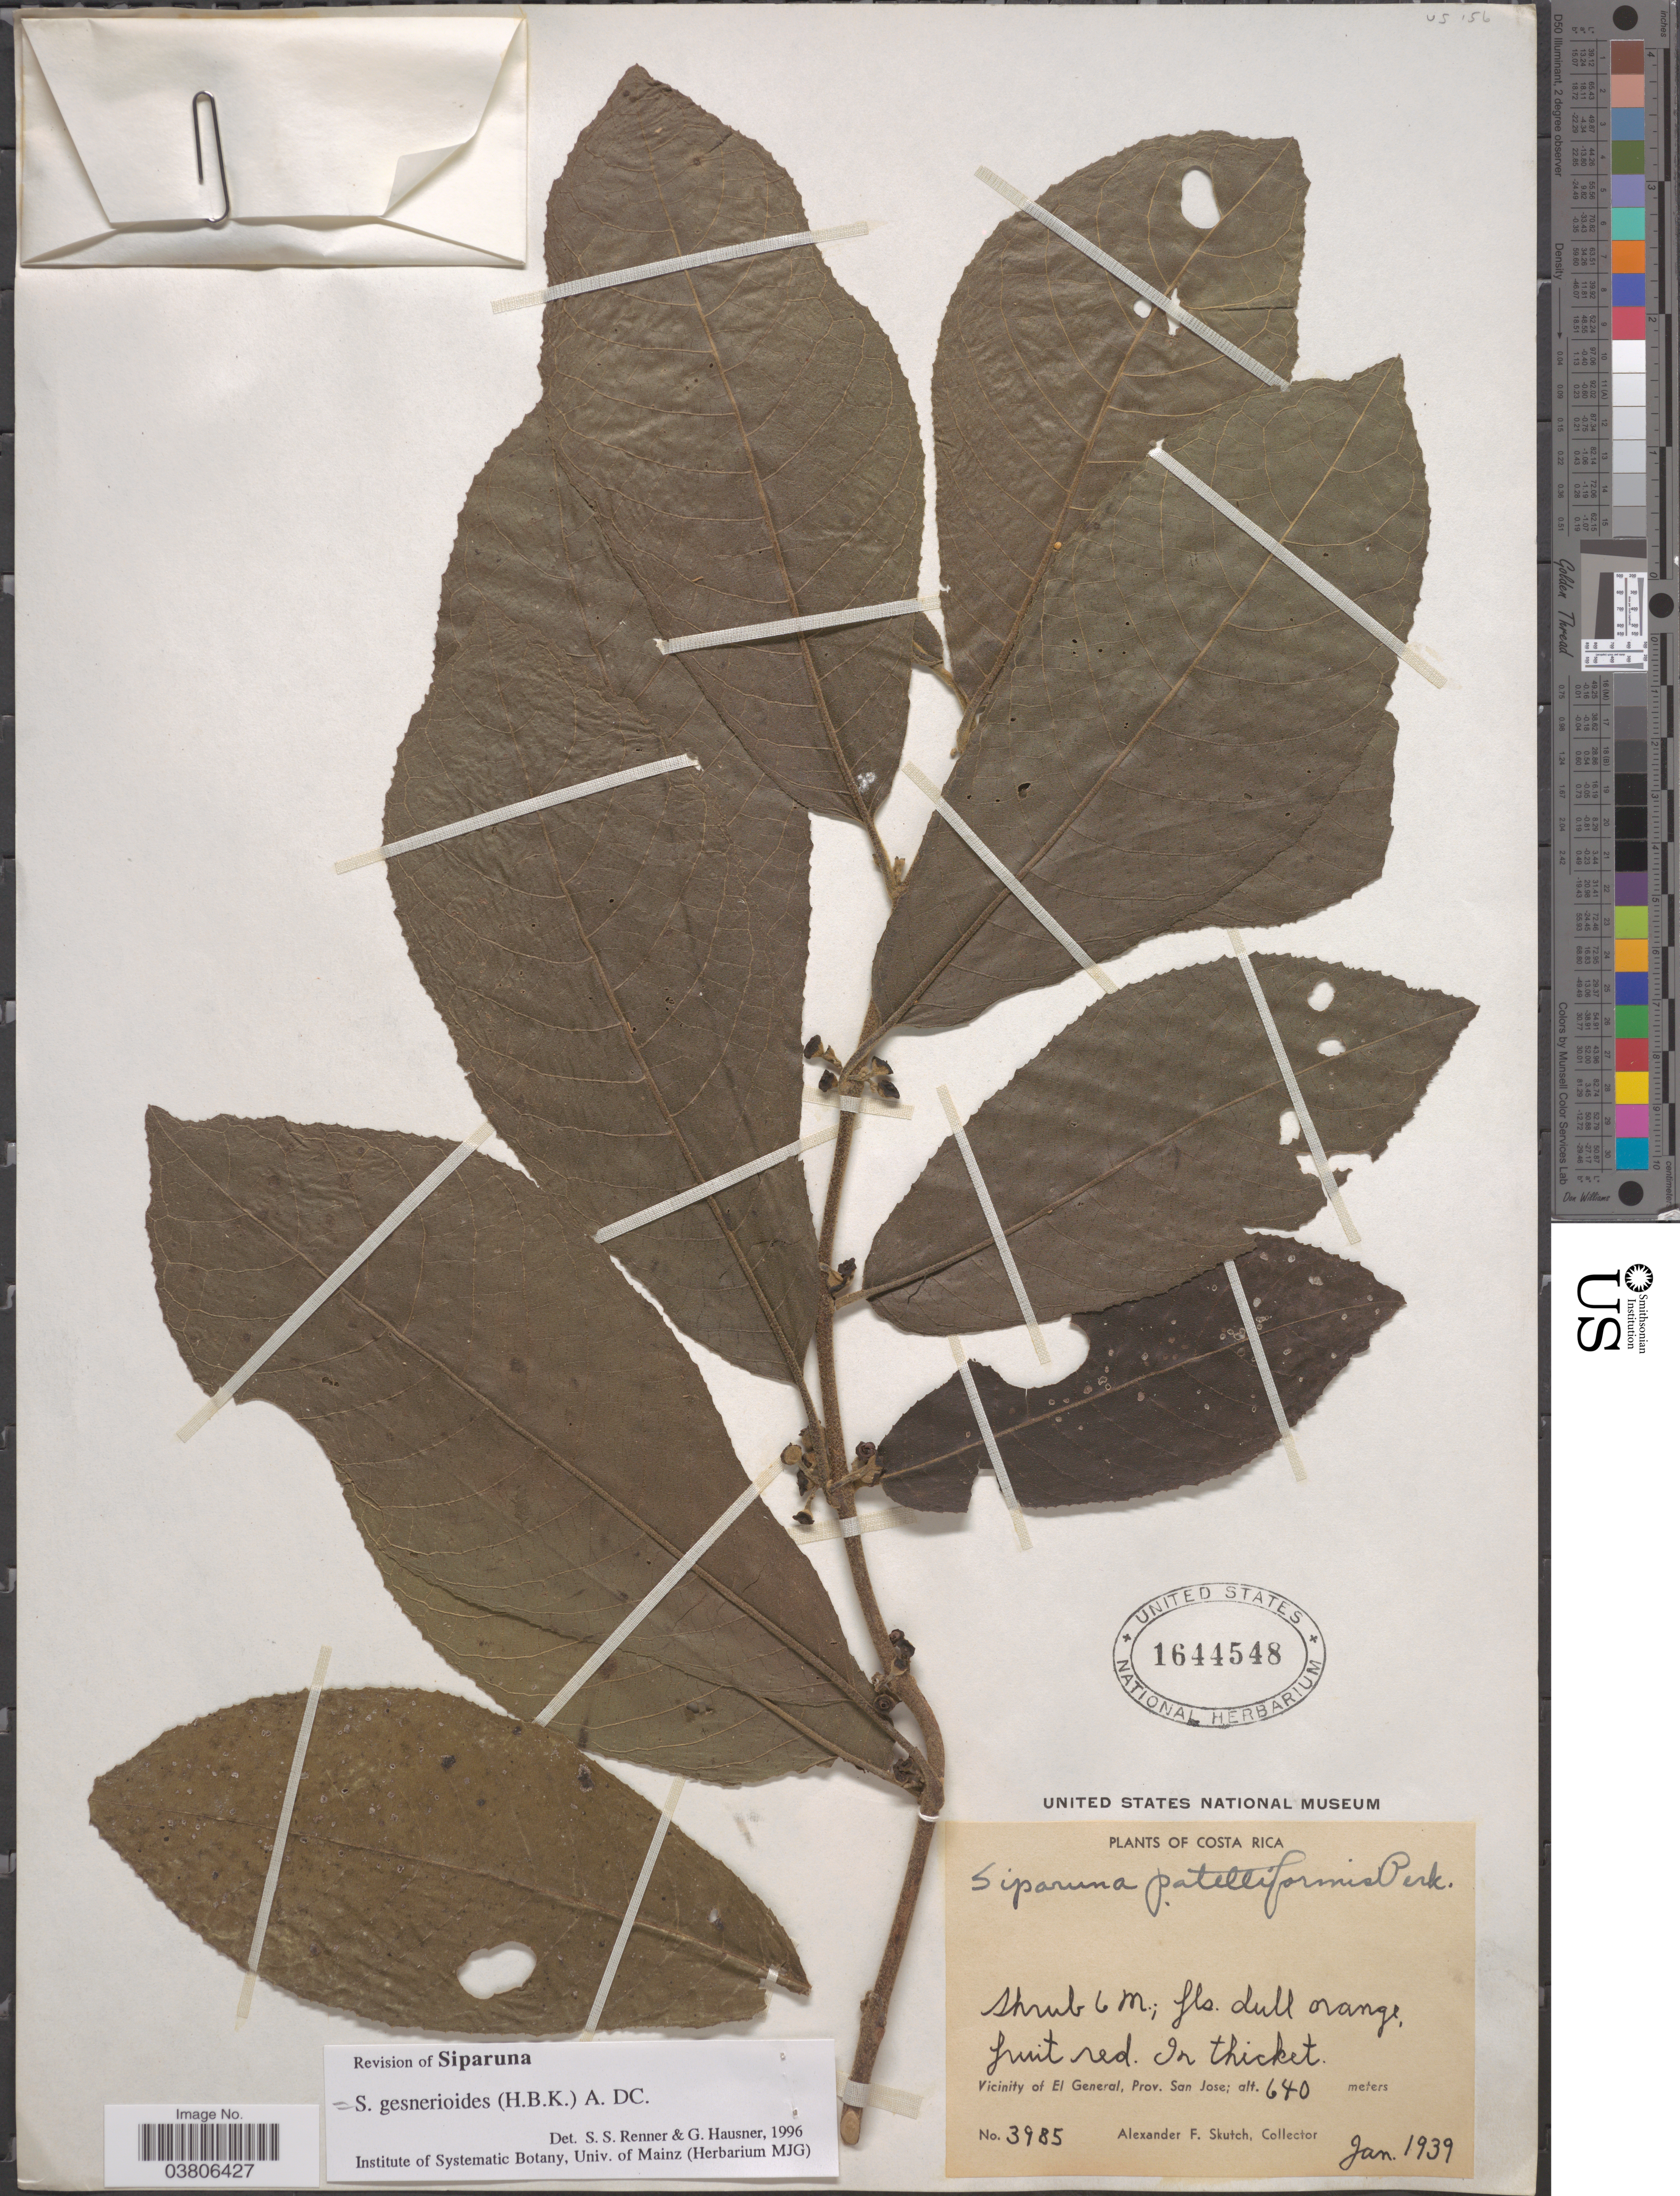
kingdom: Plantae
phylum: Tracheophyta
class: Magnoliopsida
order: Laurales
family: Siparunaceae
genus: Siparuna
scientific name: Siparuna gesnerioides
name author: (Kunth) A. DC.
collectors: A. F. Skutch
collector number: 3985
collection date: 1939-01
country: Costa Rica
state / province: San José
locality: Vicinity of El General.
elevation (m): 640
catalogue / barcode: US 1644548